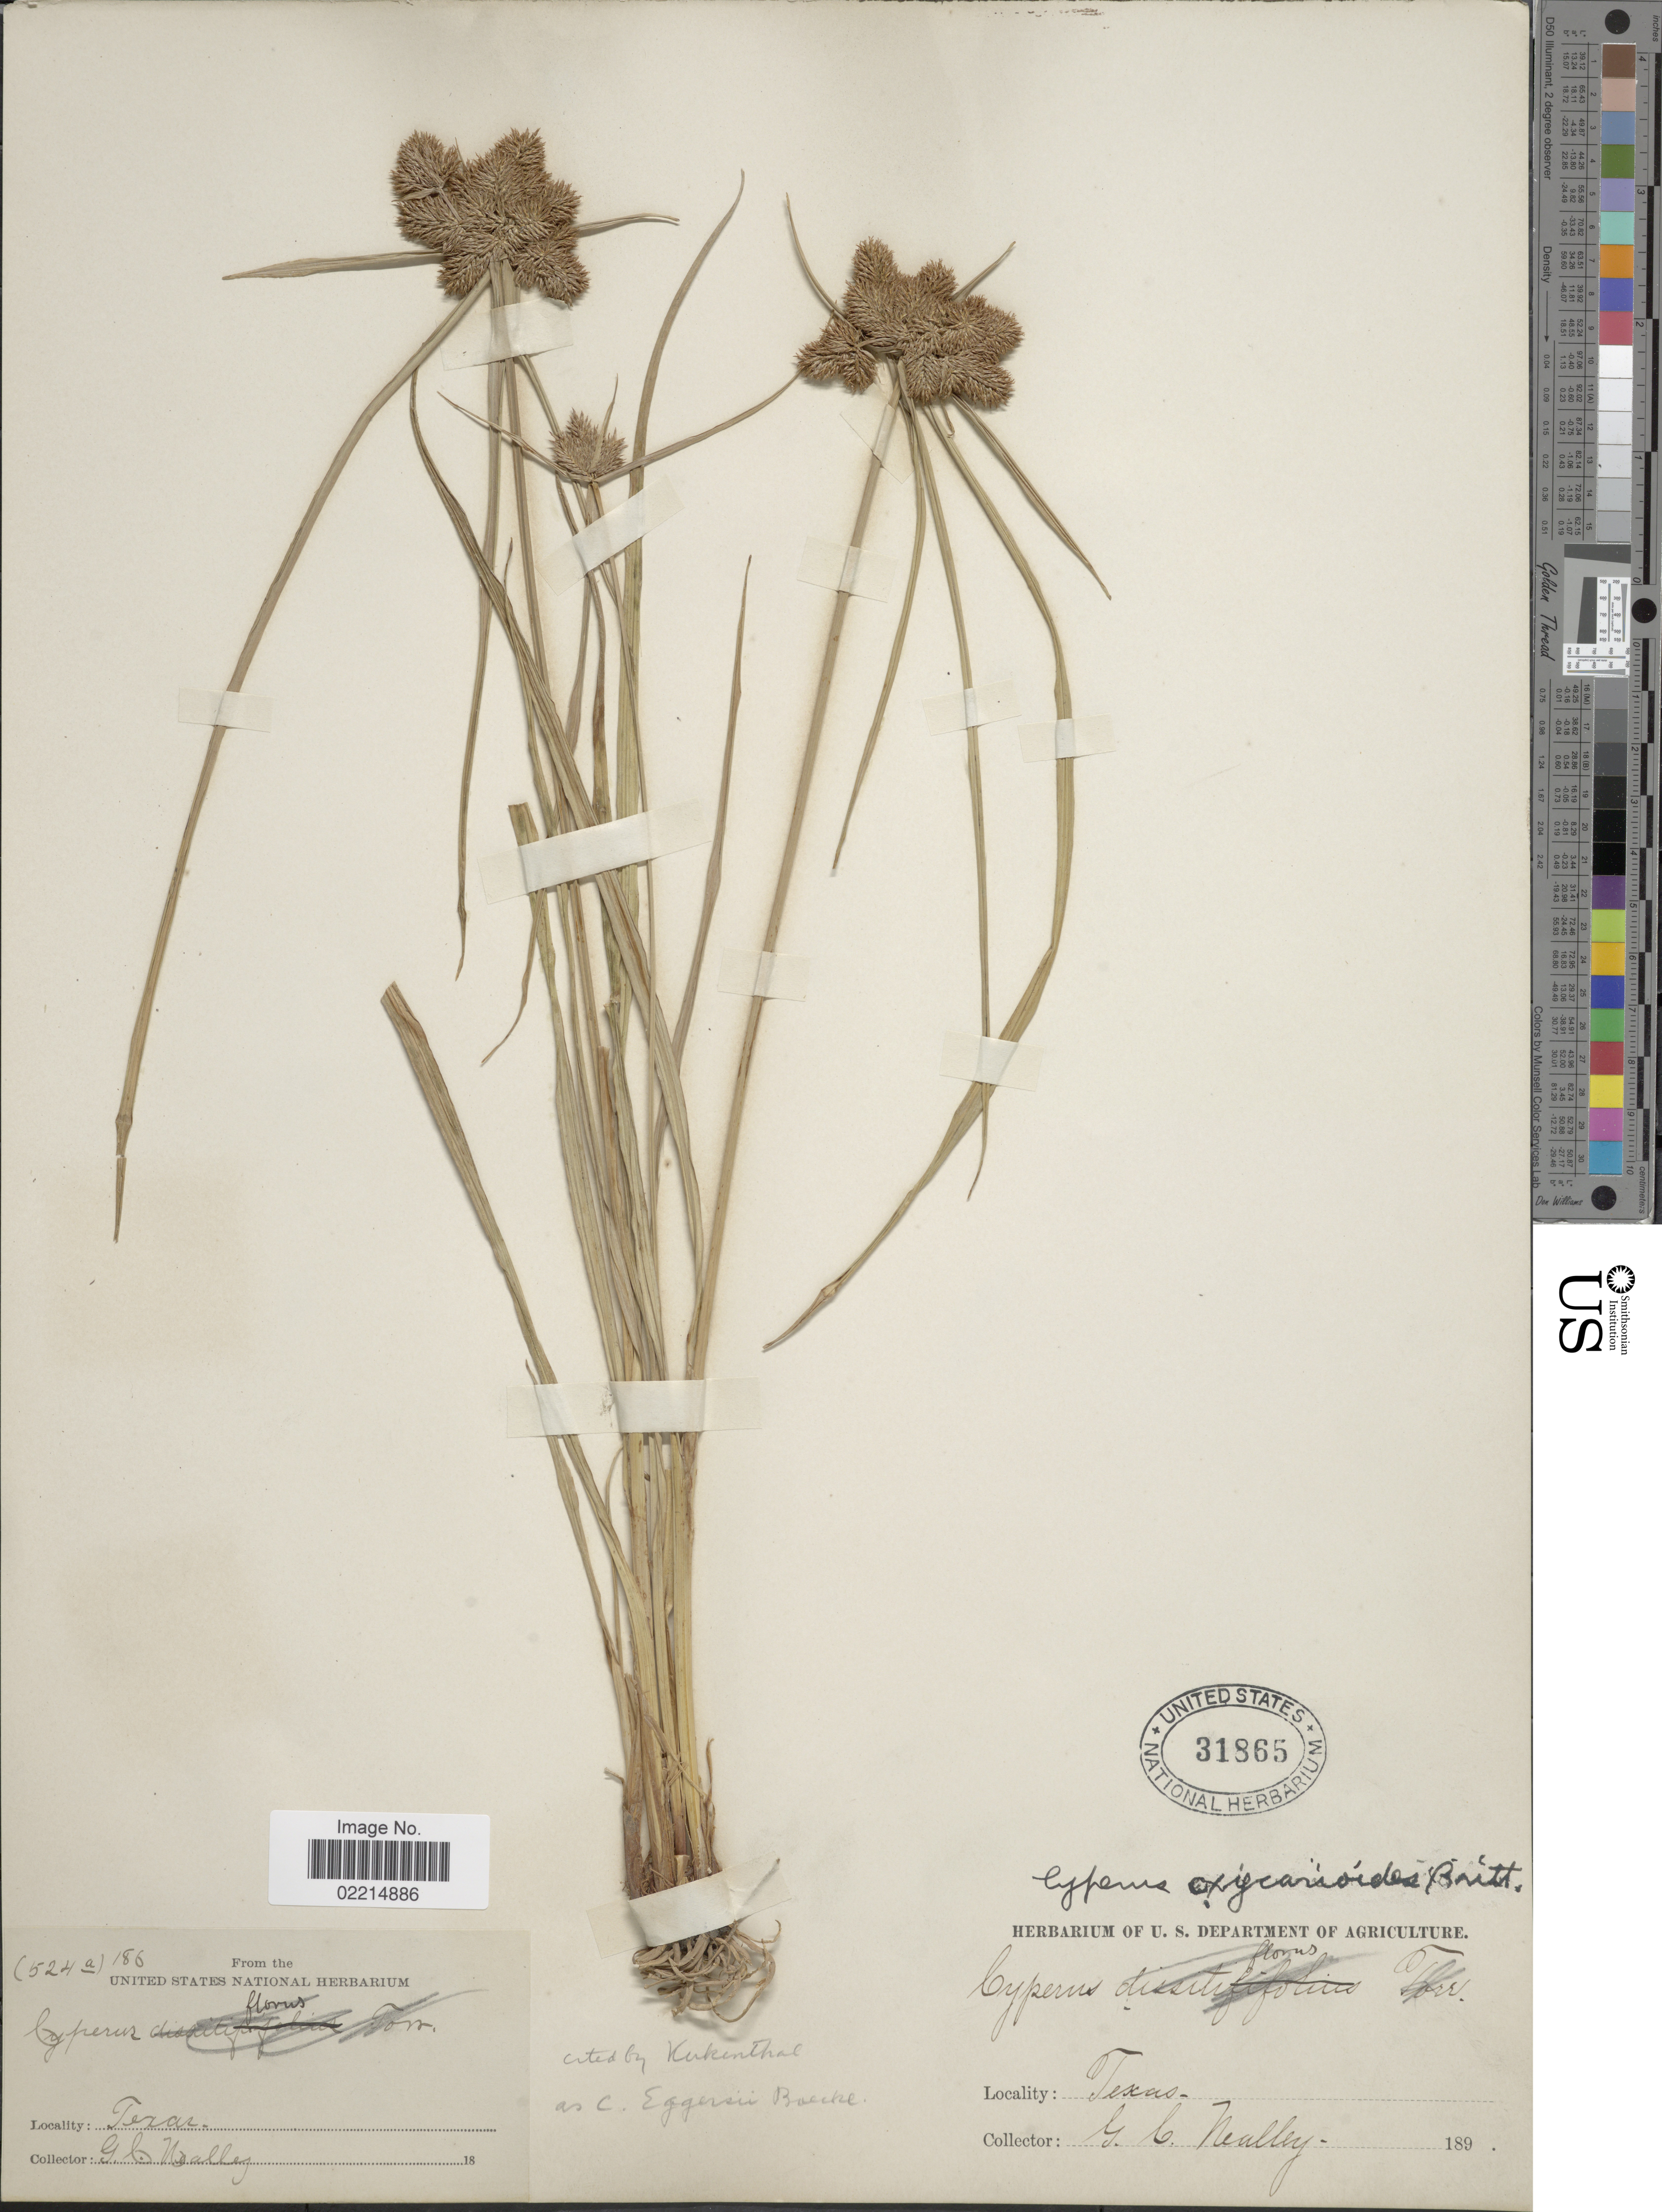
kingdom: Plantae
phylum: Tracheophyta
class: Liliopsida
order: Poales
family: Cyperaceae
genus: Cyperus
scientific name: Cyperus eggersii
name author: Boeckeler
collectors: G. C. Nealley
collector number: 524a/186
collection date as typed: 189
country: United States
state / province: Texas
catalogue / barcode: US 31865